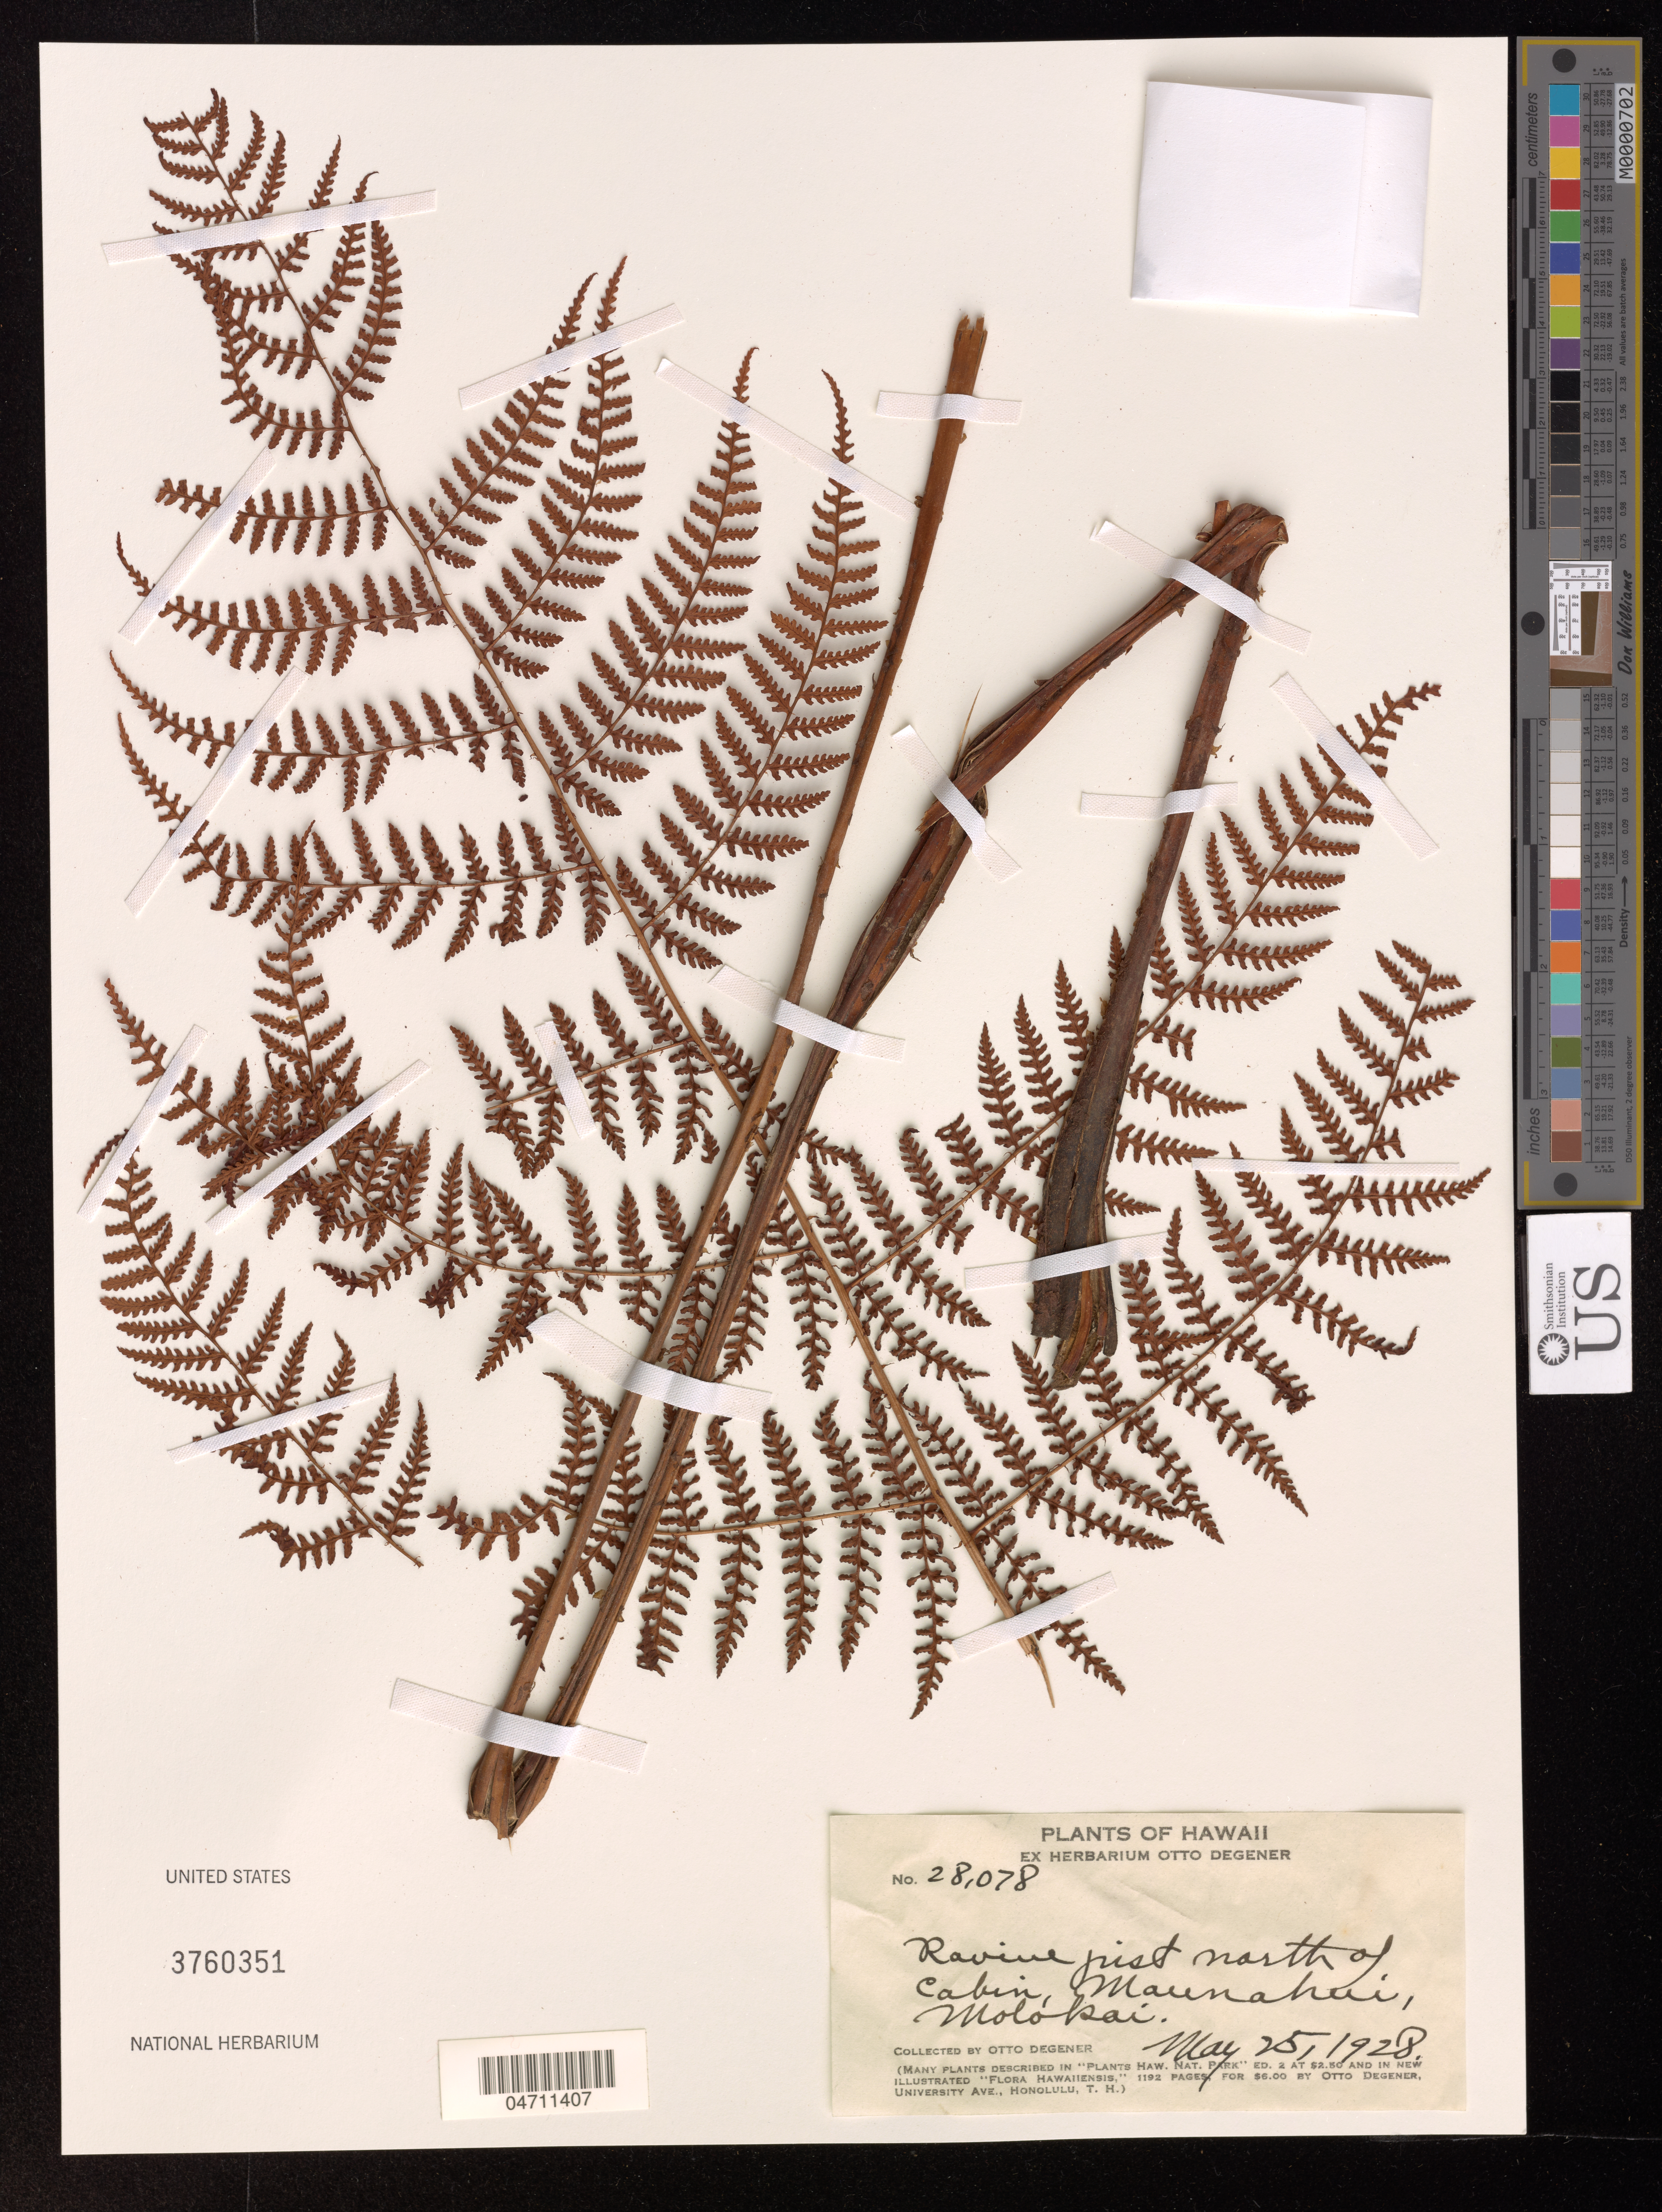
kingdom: Plantae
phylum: Tracheophyta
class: Polypodiopsida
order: Polypodiales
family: Dryopteridaceae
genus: Dryopteris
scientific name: Dryopteris sp.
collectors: O. Degener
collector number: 28078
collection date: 1928-05-25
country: United States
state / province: Hawaii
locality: Ravine just north of cabin, Maunahui, Molokai.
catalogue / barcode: US 3760351